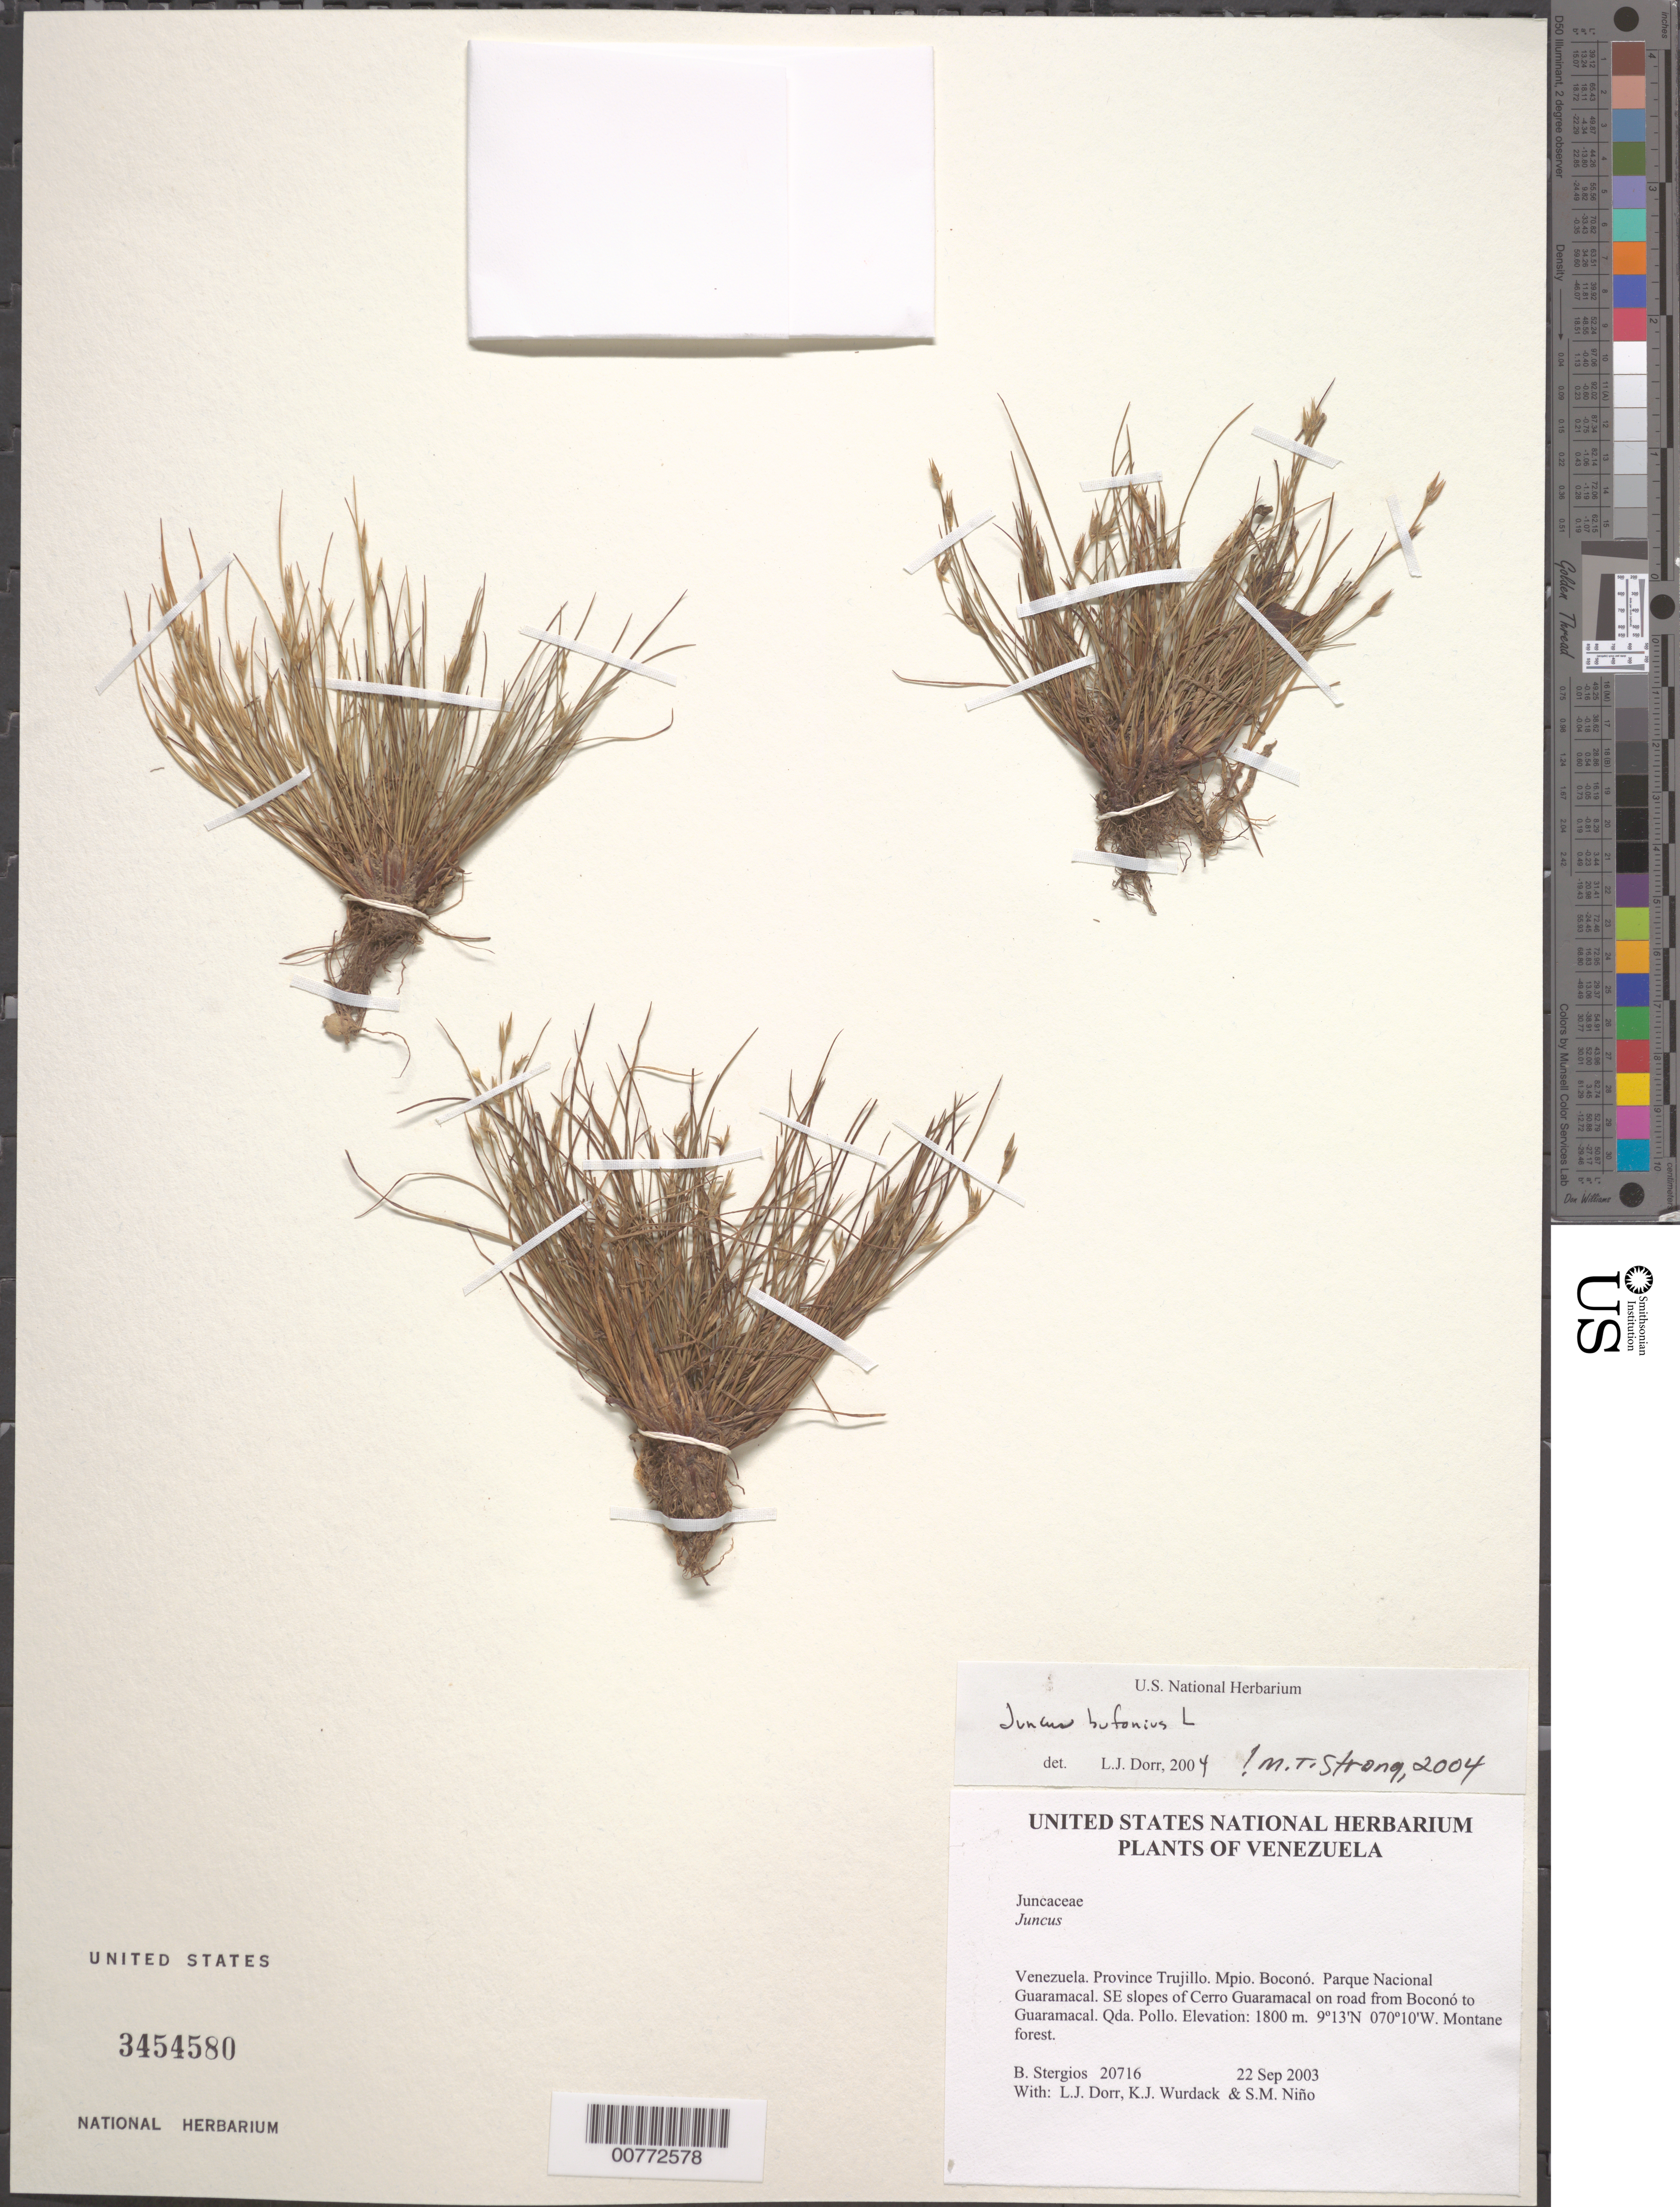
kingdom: Plantae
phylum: Tracheophyta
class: Liliopsida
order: Poales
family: Juncaceae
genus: Juncus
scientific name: Juncus bufonius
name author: L.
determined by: Dorr, L. J., (BOT), Smithsonian Institution - National Museum of Natural History (UNITED STATES)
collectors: B. G. Stergios, L. J. Dorr, K. Wurdack & S. M. Niño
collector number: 20716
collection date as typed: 22 Sep 2003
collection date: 2003-09-22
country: Venezuela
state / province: Trujillo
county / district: Boconó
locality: Parque Nacional Guaramacal. SE slopes of Cerro Guaramacal on road from Boconó to Guaramacal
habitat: Montane forest.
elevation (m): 1800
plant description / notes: PORT, US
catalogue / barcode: US 3454580